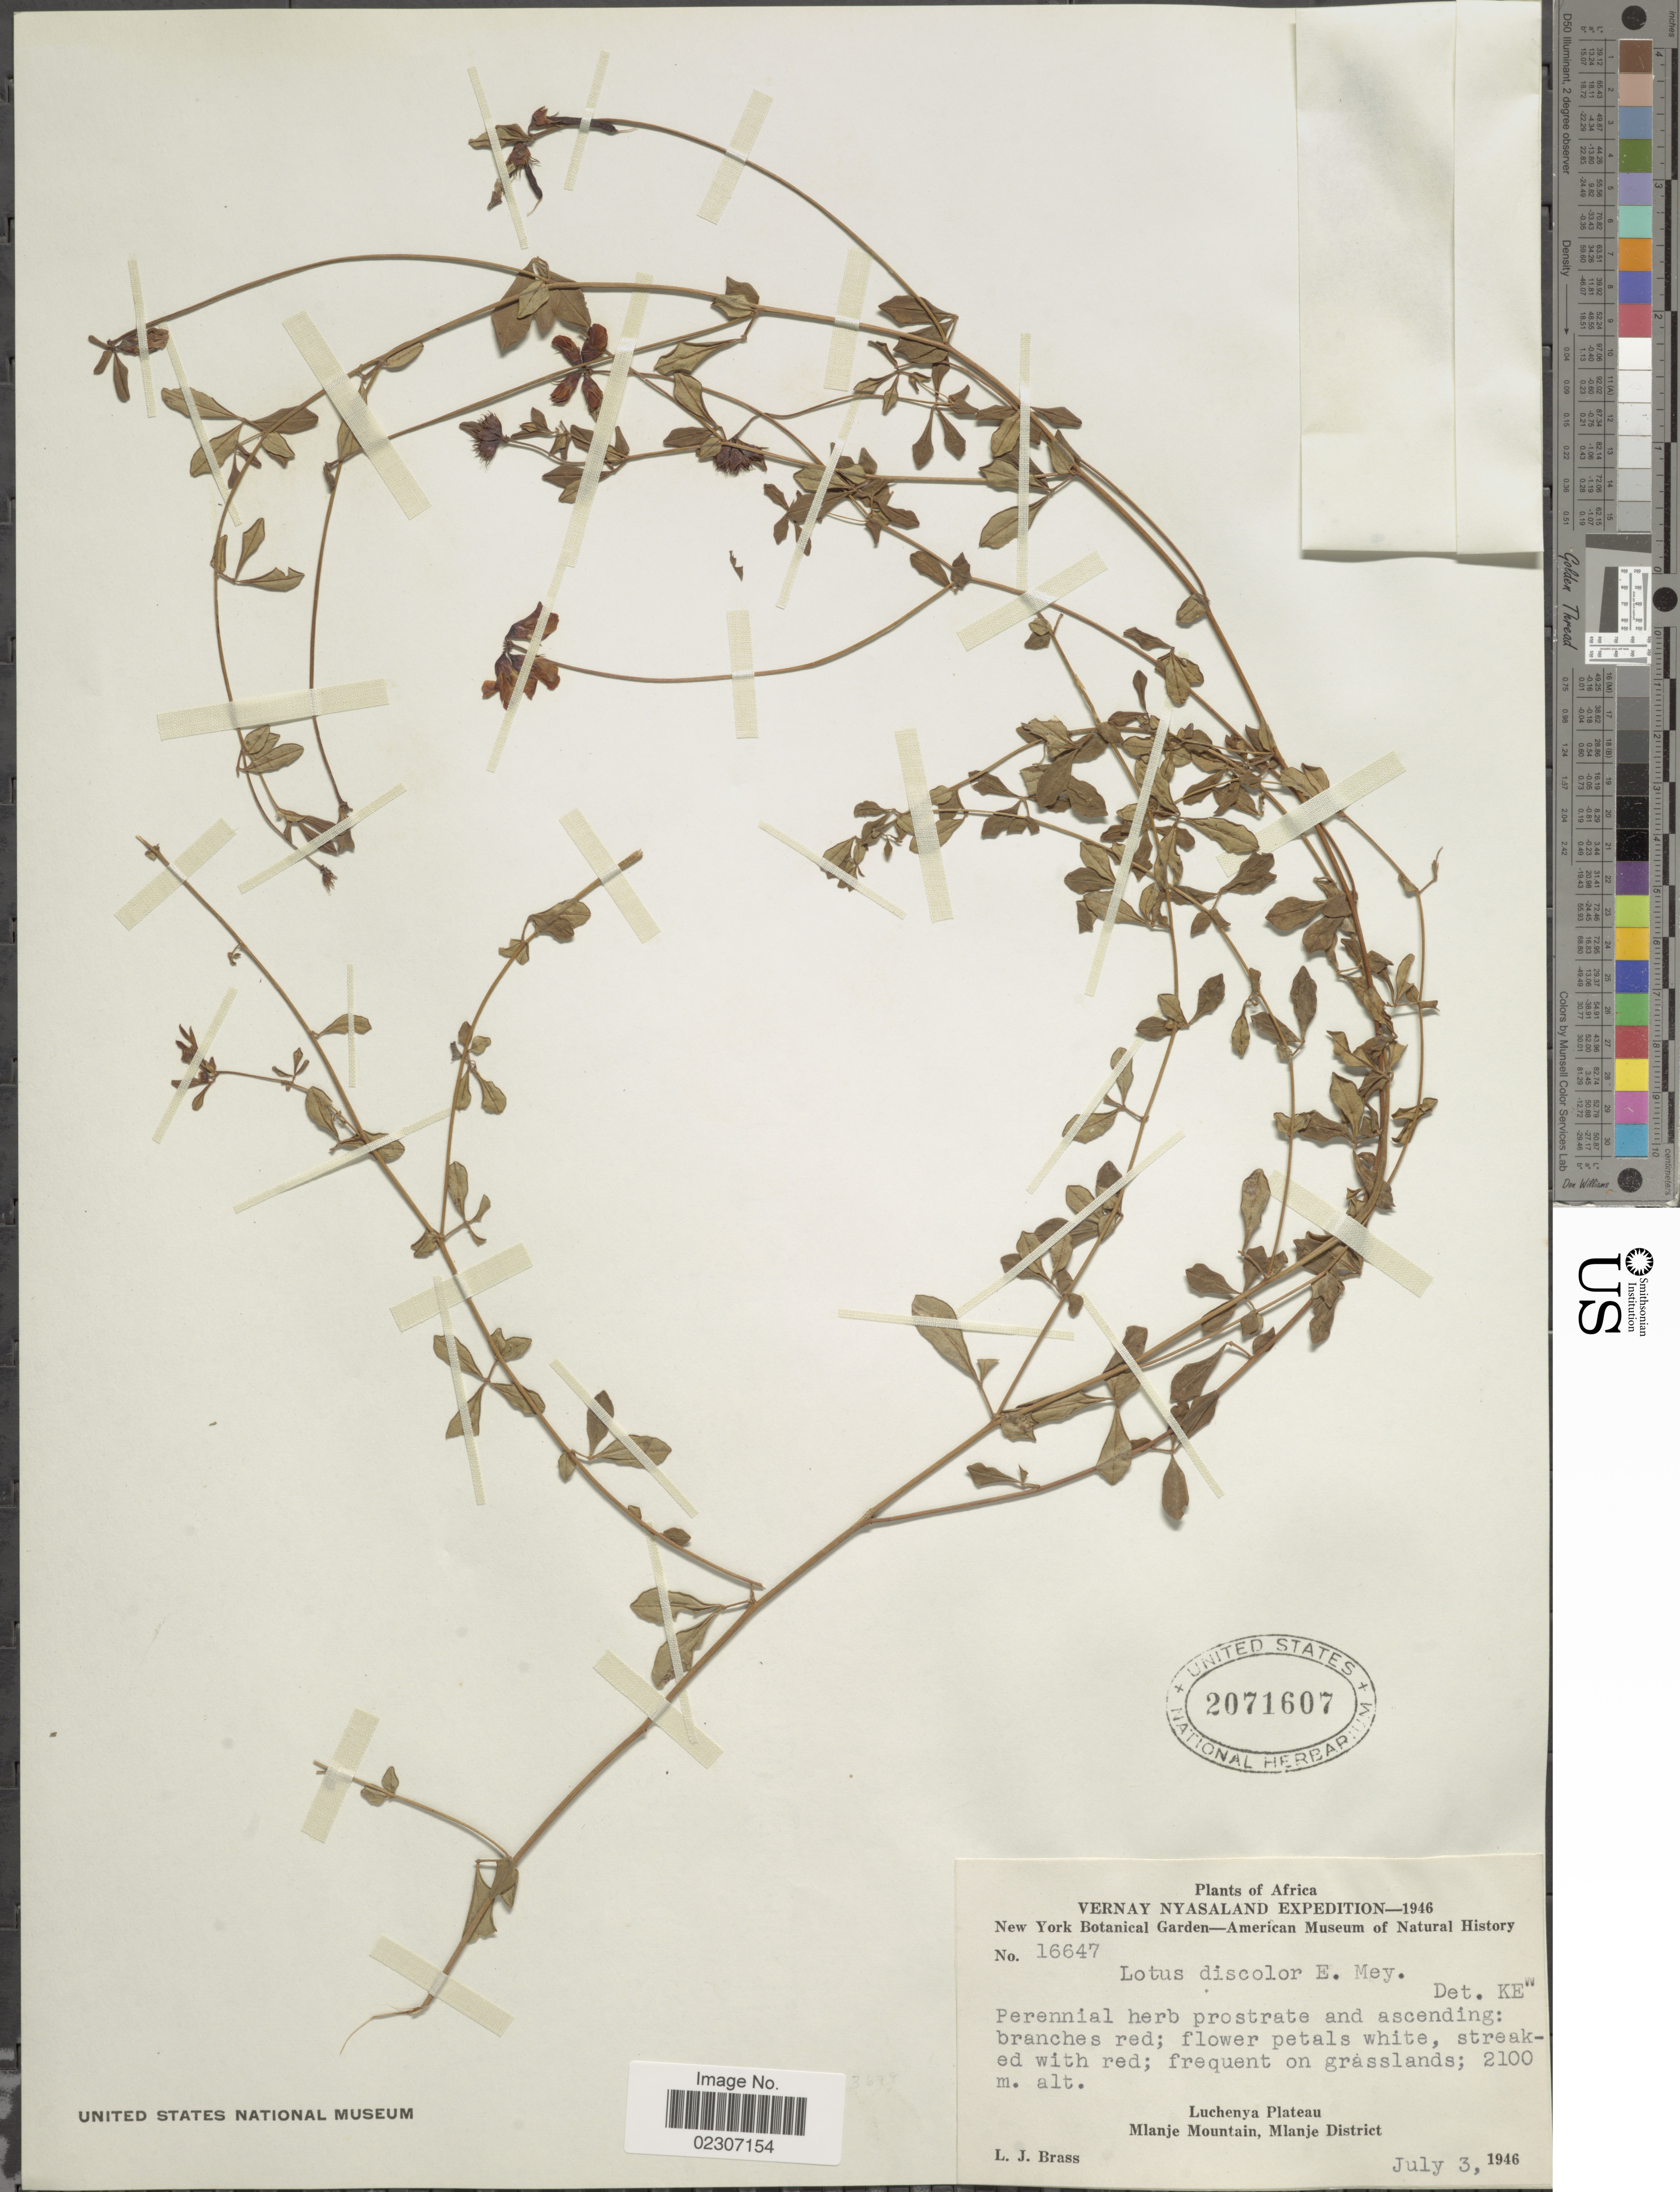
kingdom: Plantae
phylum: Tracheophyta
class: Magnoliopsida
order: Fabales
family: Fabaceae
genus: Lotus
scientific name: Lotus discolor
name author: E. Mey.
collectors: L. J. Brass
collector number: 16647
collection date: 1946-07-03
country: Malawi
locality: Africa, Nyasaland. Luchenya Plateau, Mlanje Mountain, Mlanje District.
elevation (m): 21000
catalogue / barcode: US 2071607